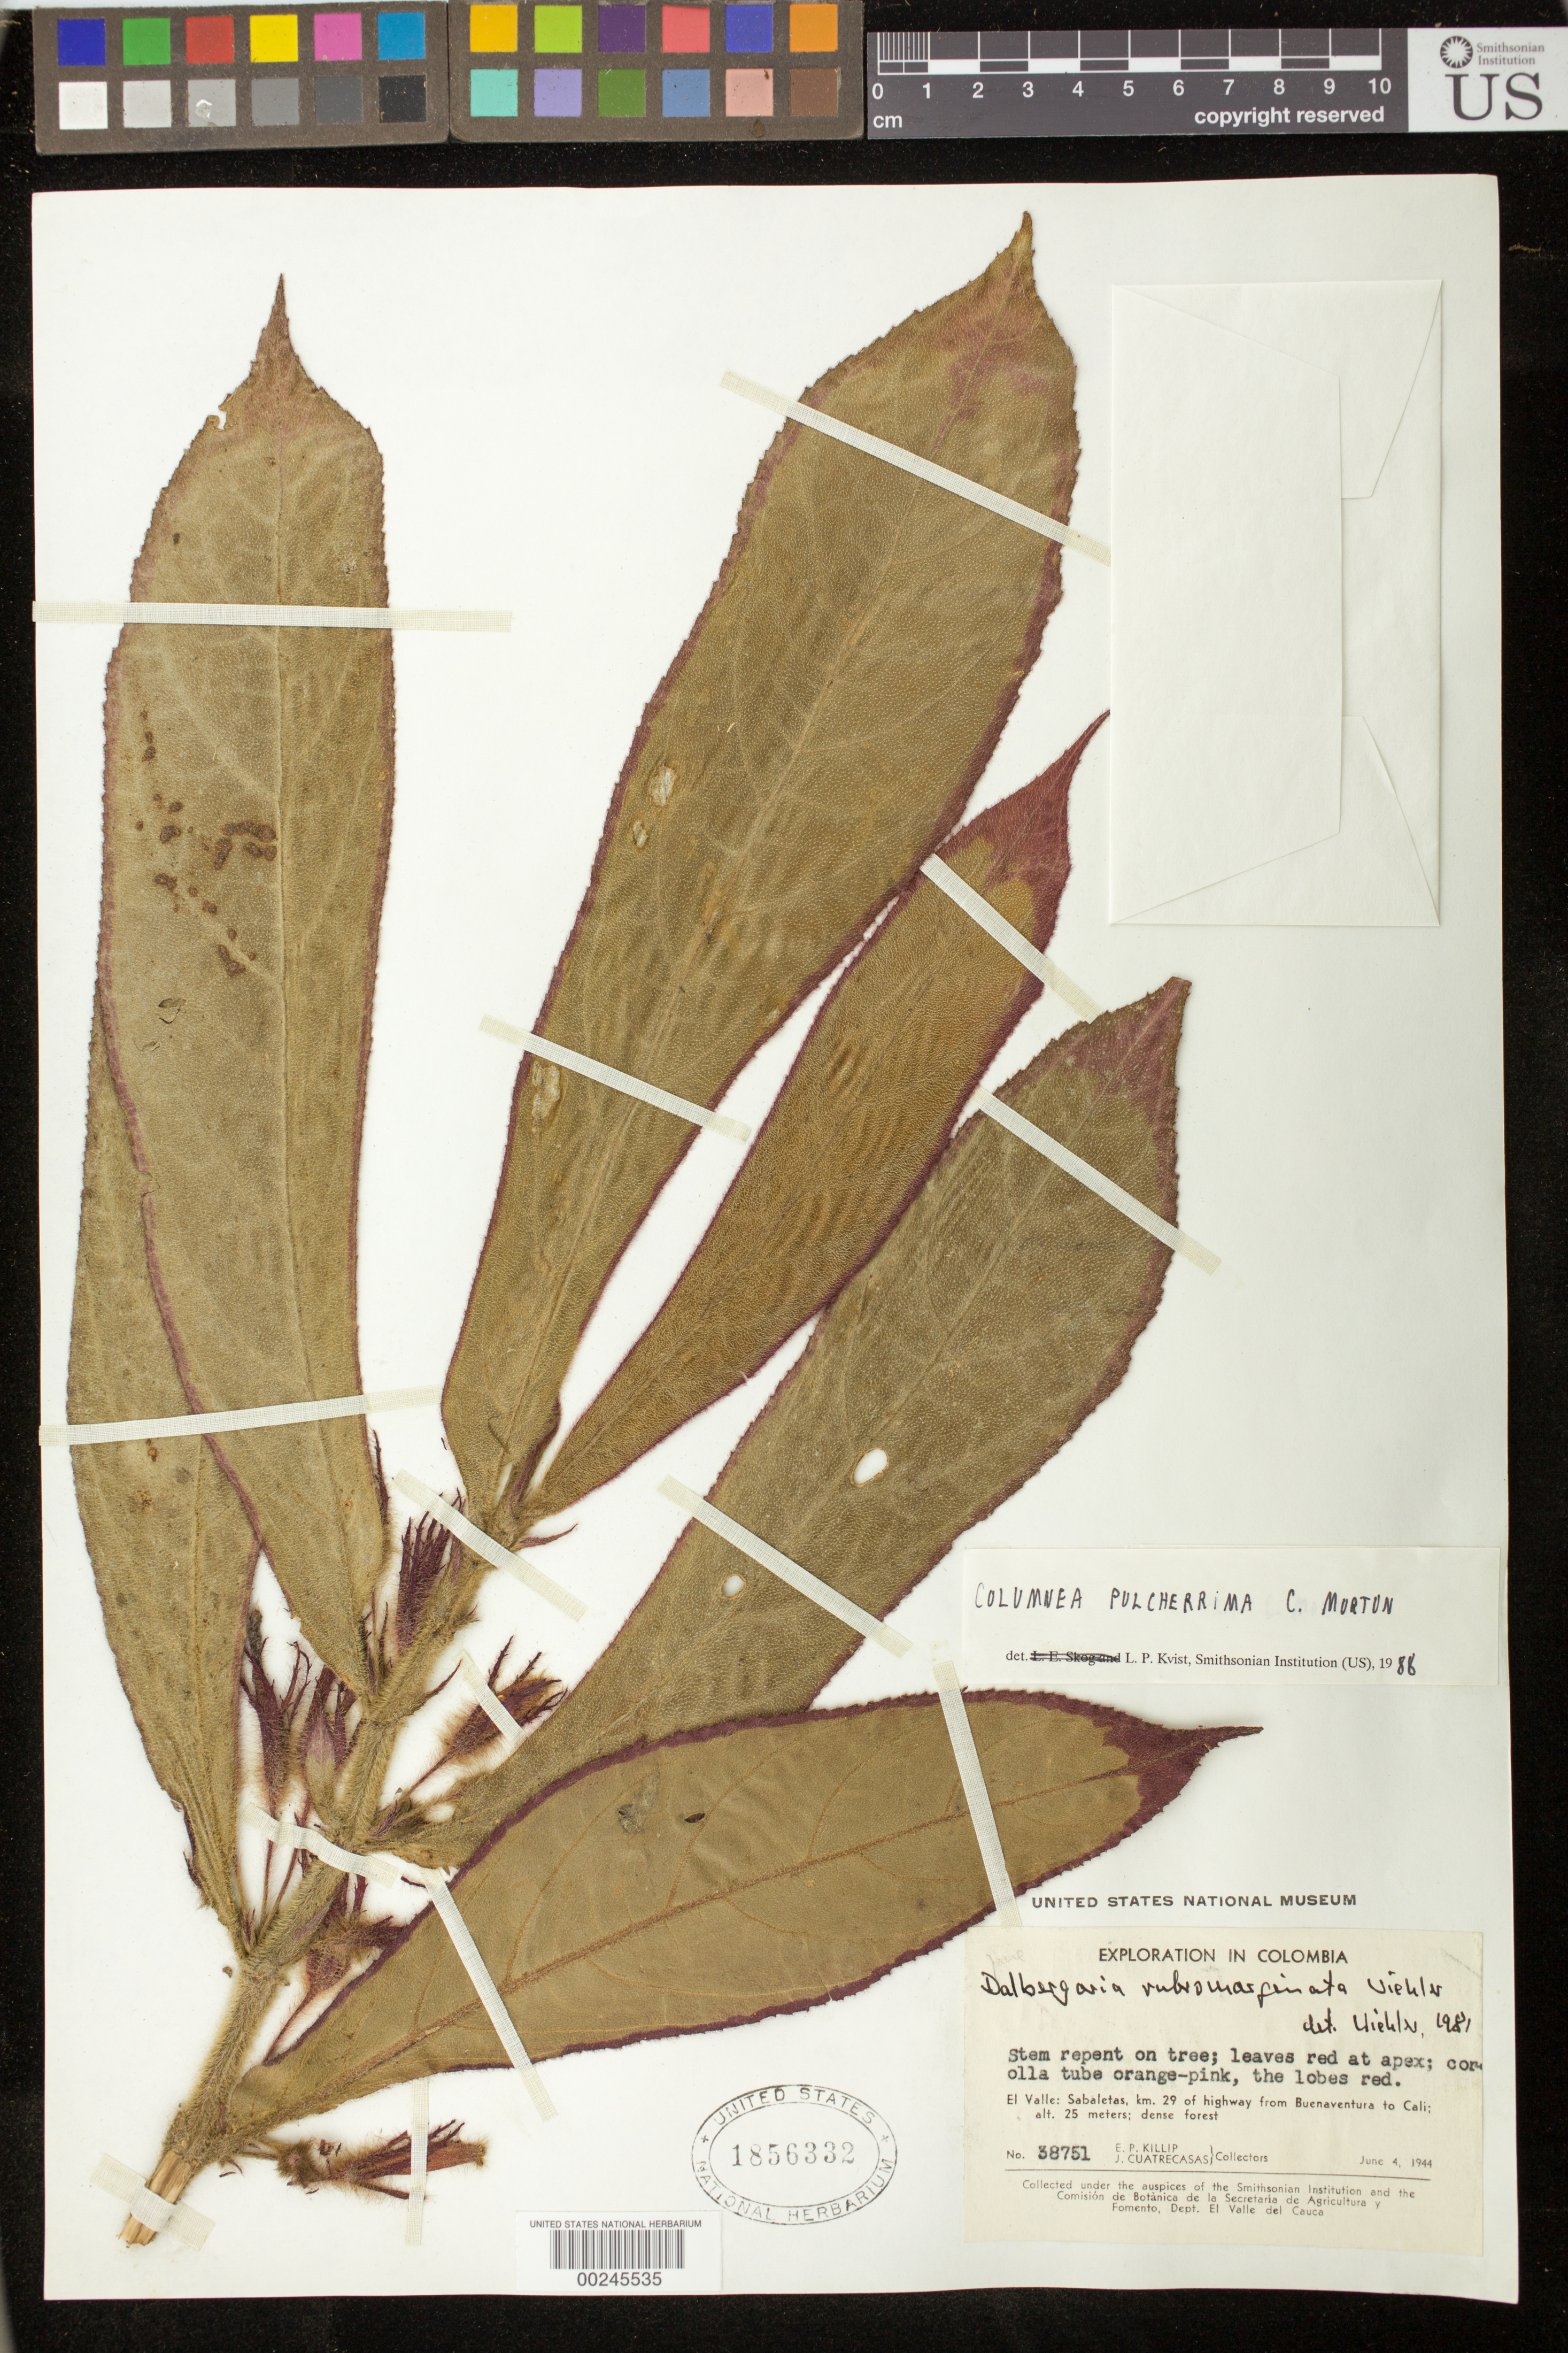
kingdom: Plantae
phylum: Tracheophyta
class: Magnoliopsida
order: Lamiales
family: Gesneriaceae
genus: Columnea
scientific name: Columnea pulcherrima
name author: C.V. Morton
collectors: E. P. Killip & J. Cuatrecasas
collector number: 38751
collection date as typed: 04 Jun 1944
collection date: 1944-06-04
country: Colombia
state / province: Valle del Cauca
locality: Sabaletas, km 29 of highway from Buenaventura to Cali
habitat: Dense forest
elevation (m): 25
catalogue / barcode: US 1856332